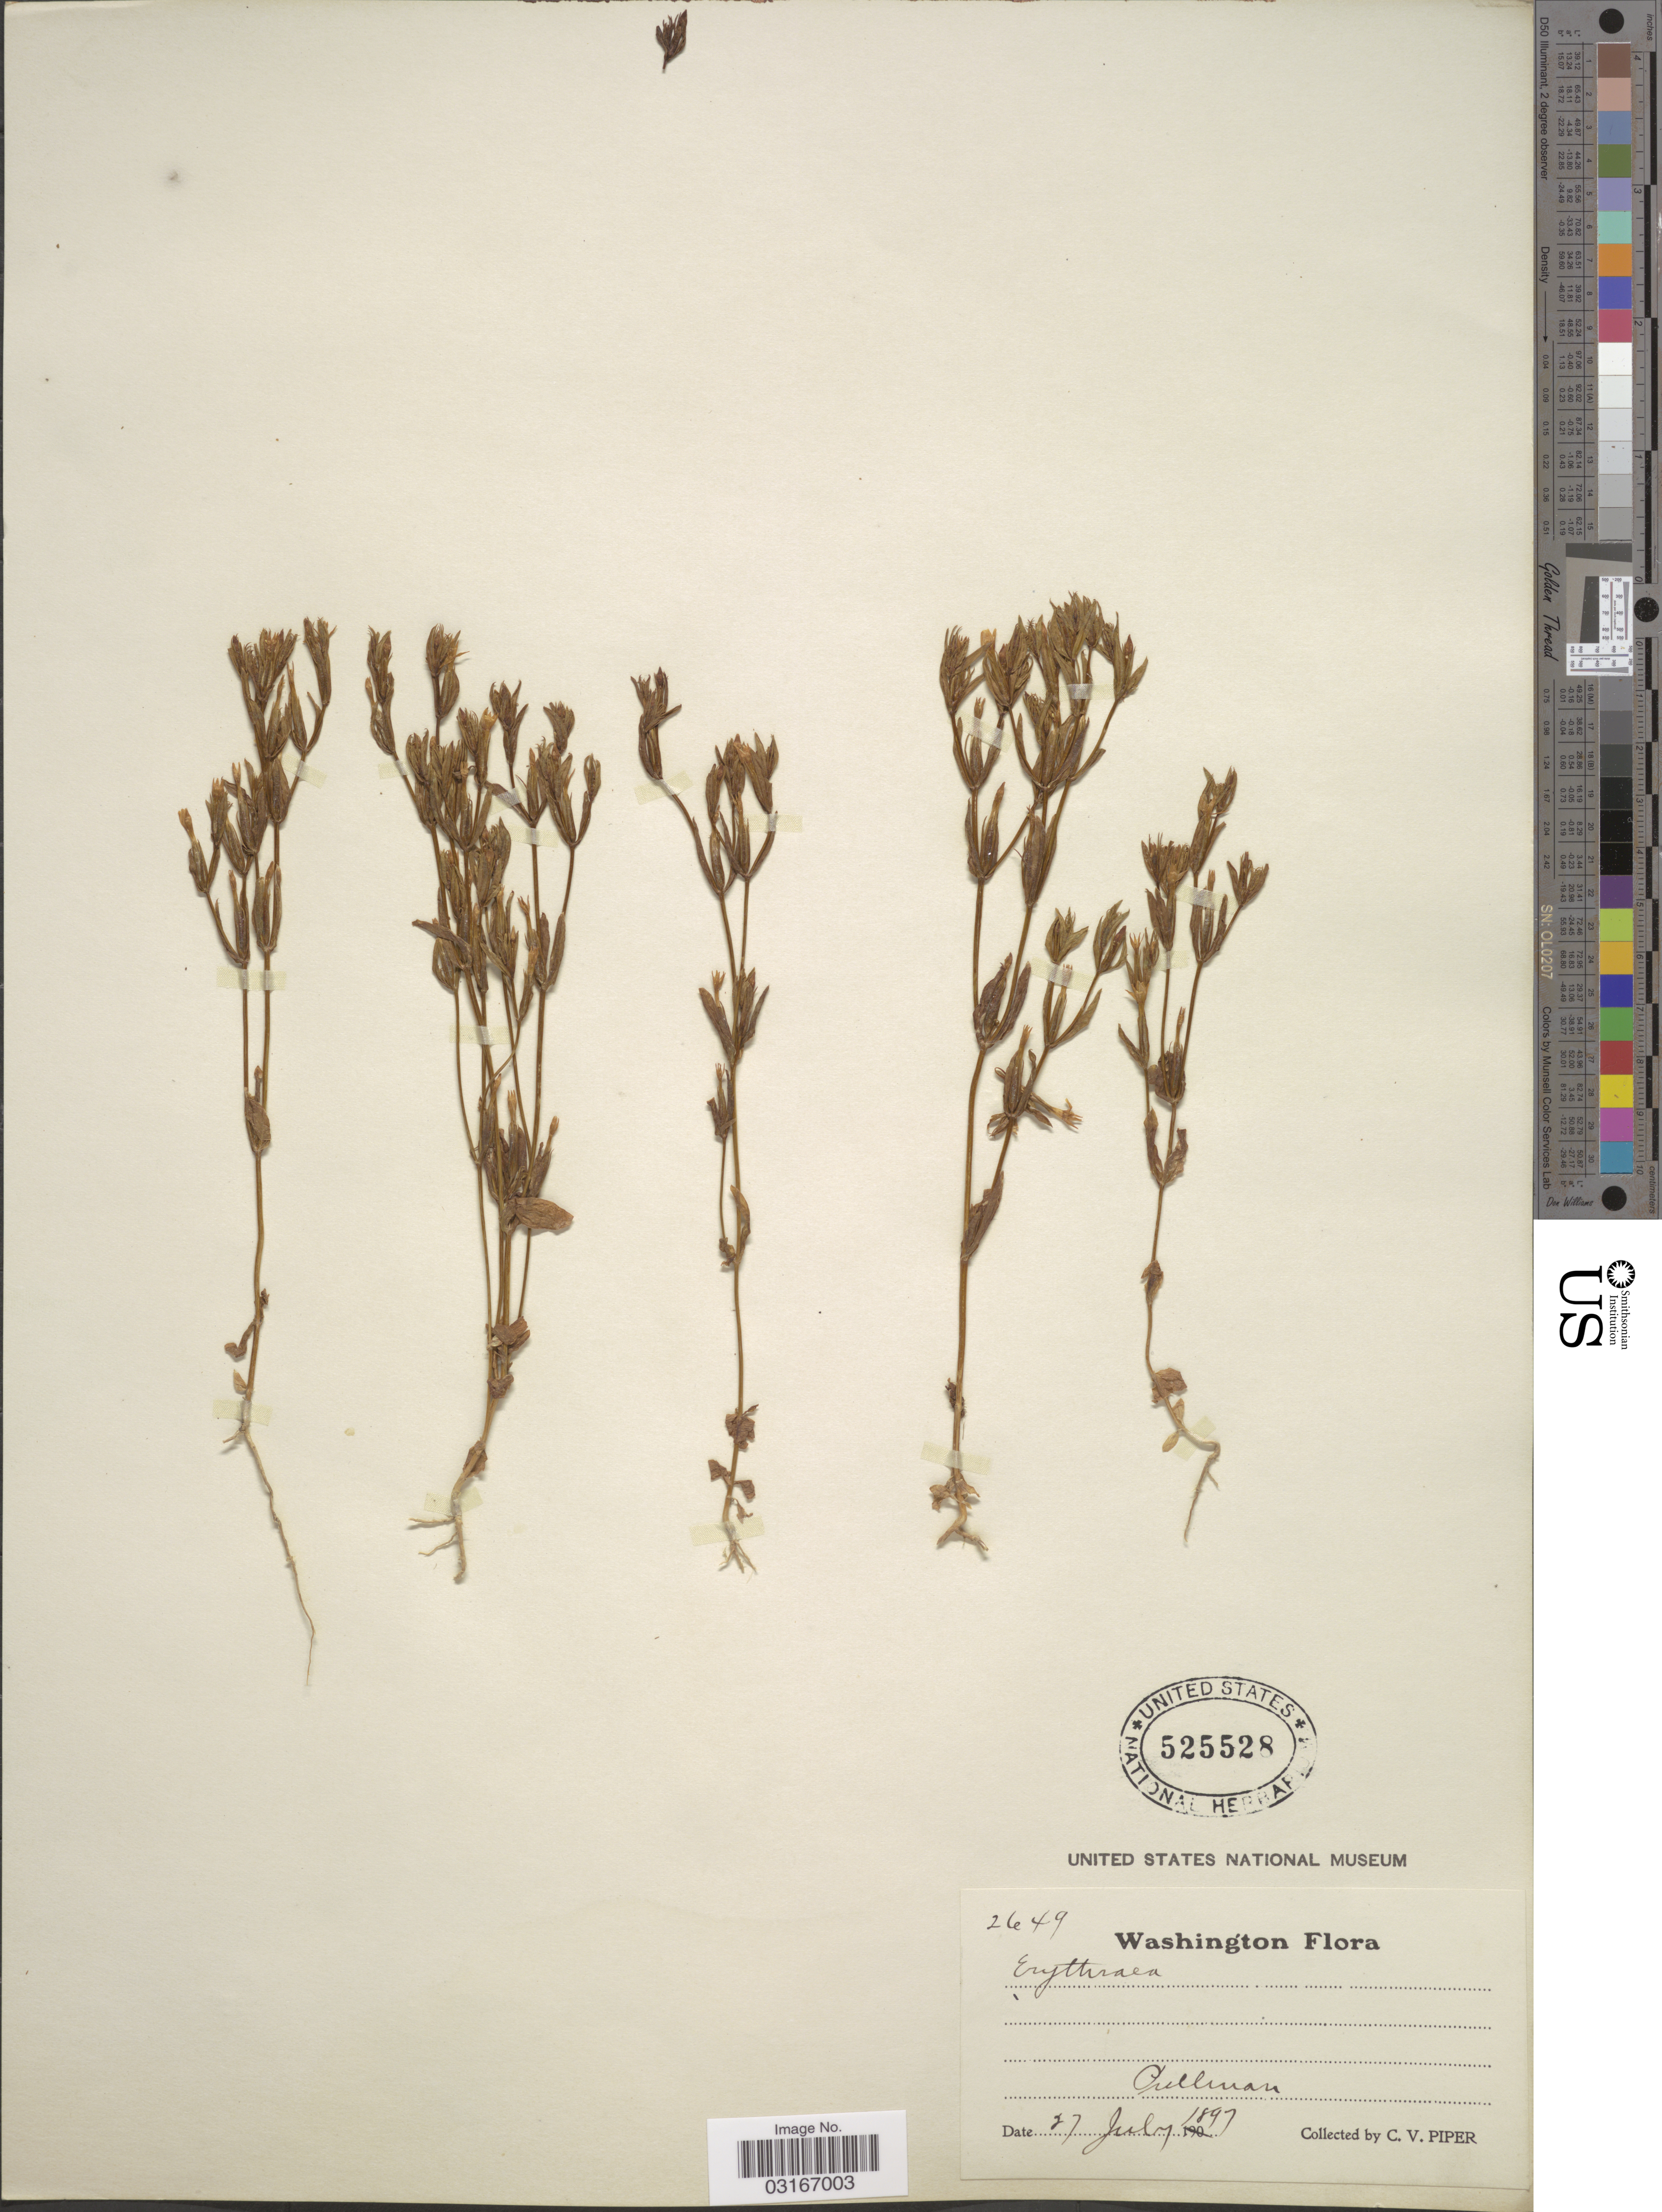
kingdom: Plantae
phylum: Tracheophyta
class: Magnoliopsida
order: Gentianales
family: Gentianaceae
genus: Centaurium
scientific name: Centaurium muehlenbergii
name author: (Griseb.) W. Wight ex Piper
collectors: C. V. Piper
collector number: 2649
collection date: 1897-07-27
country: United States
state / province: Washington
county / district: Whitman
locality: Pullman.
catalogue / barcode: US 525528